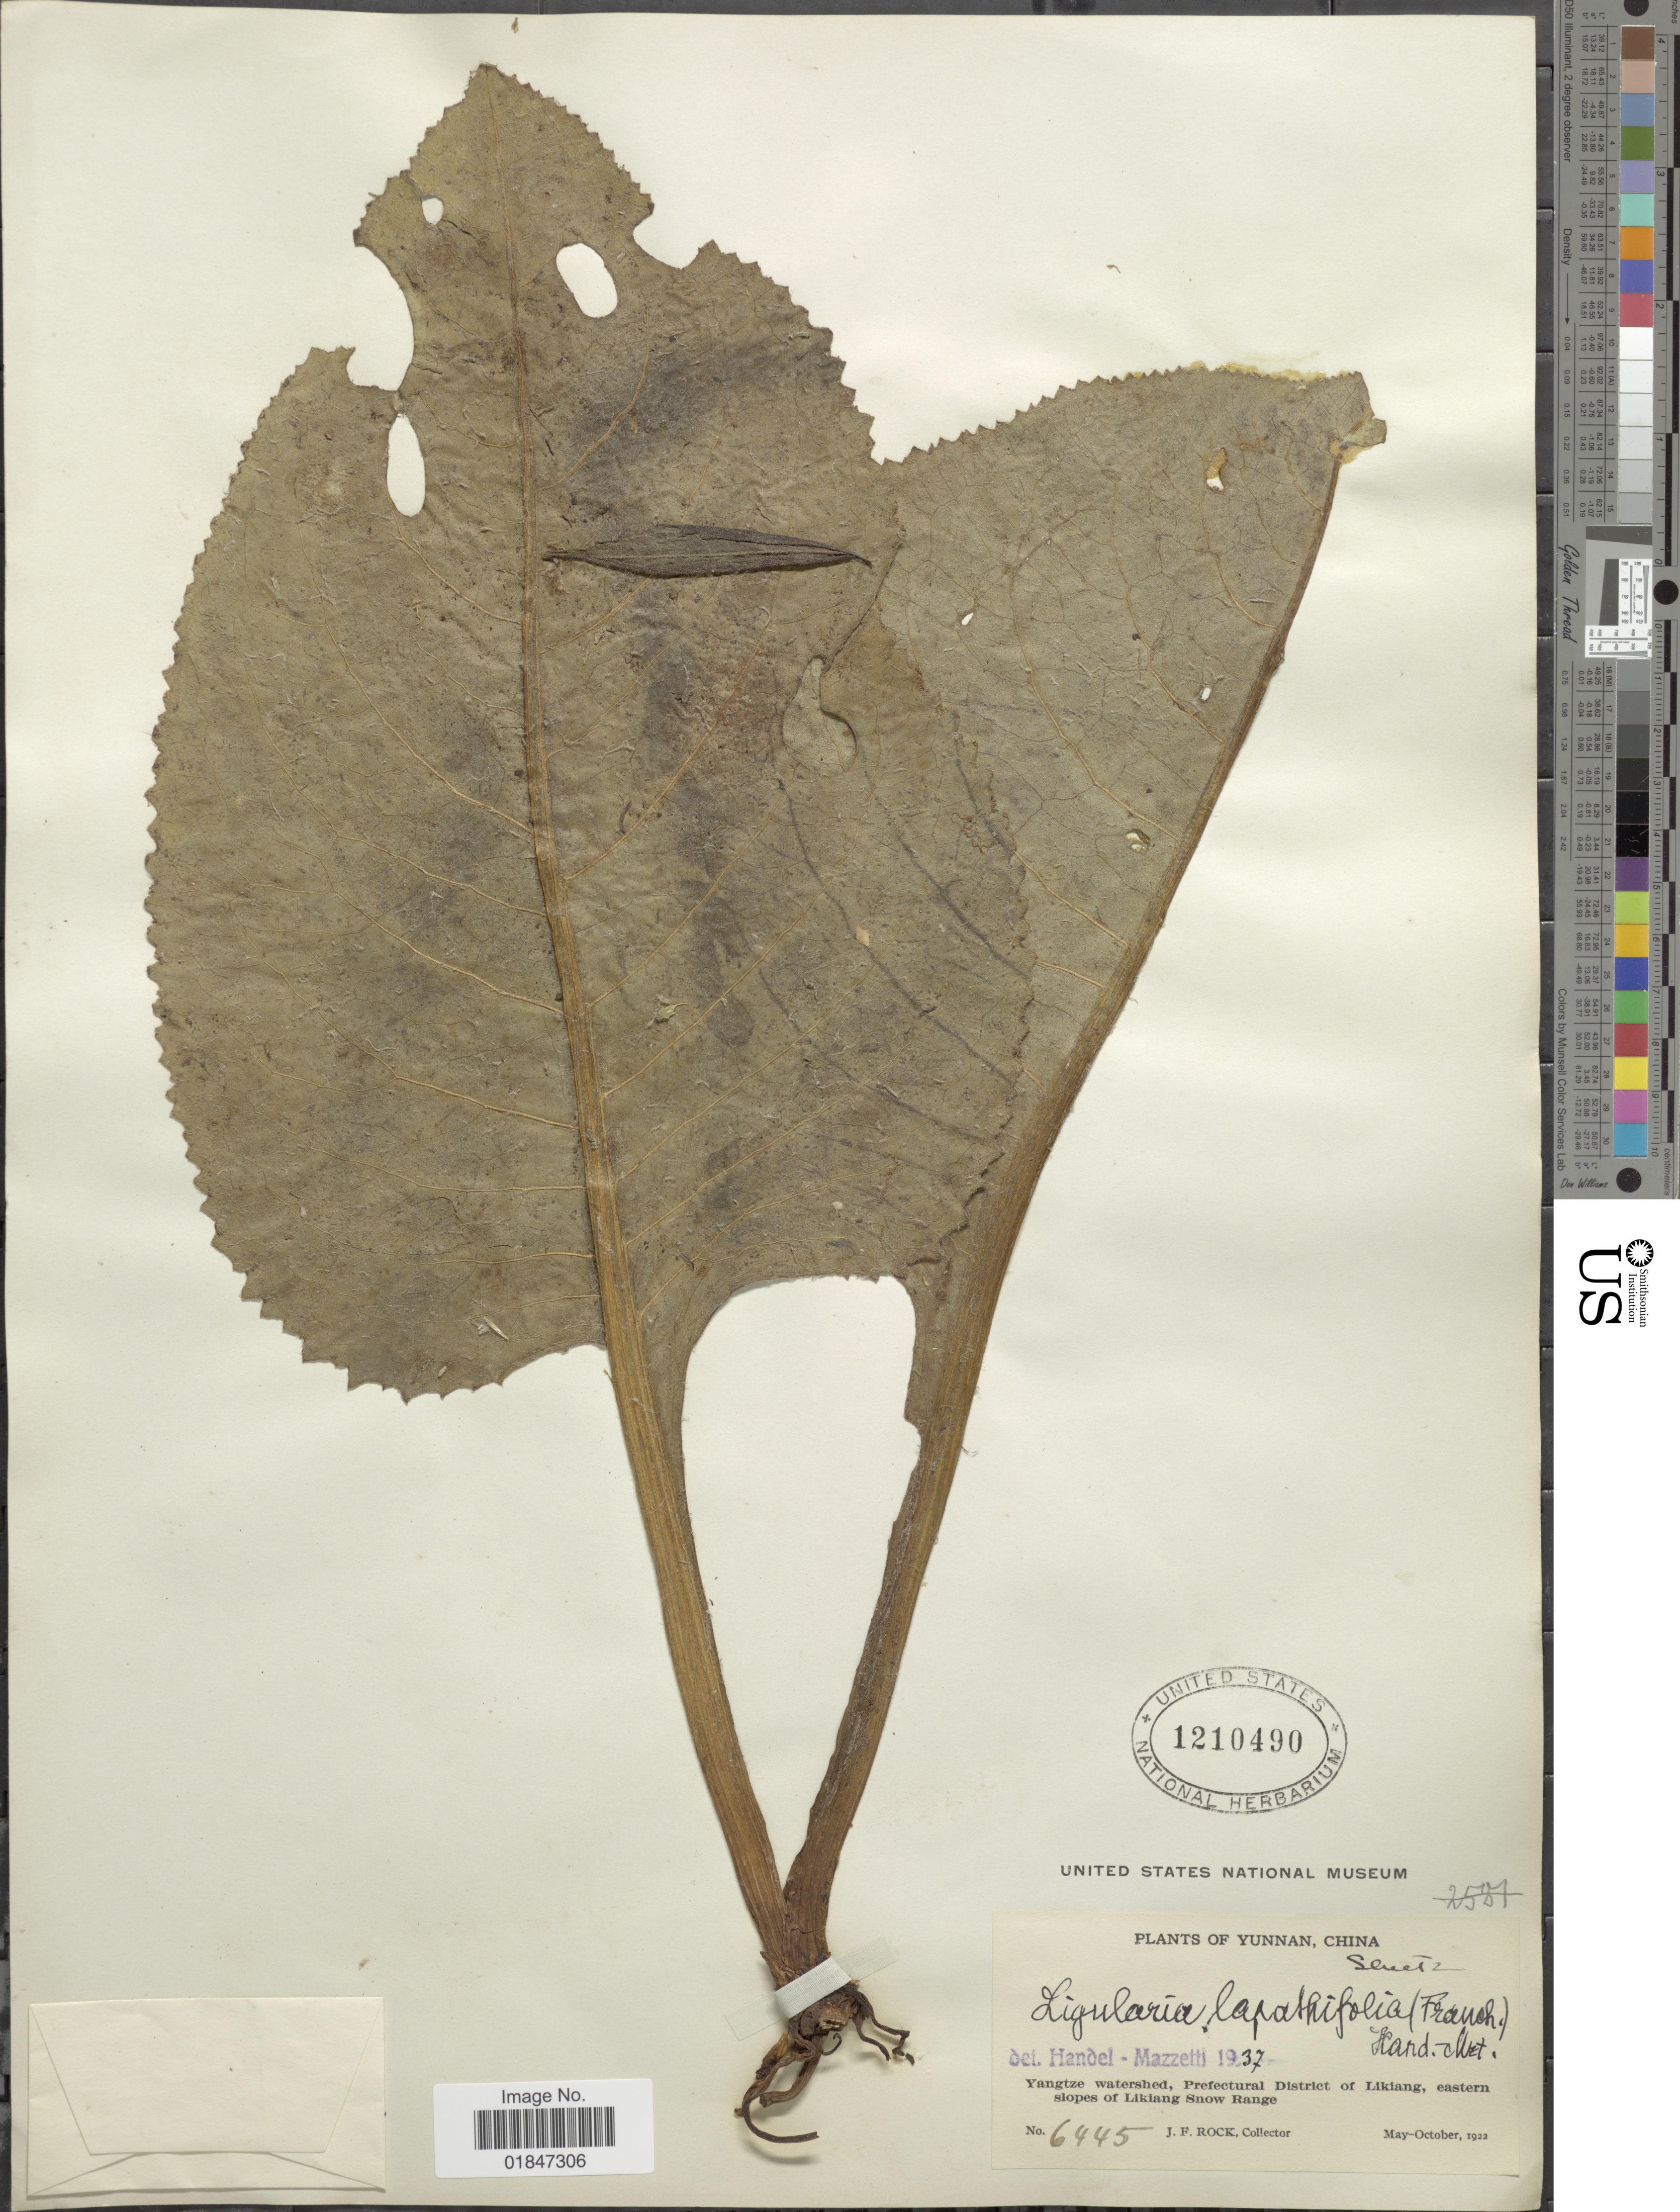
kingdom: Plantae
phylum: Tracheophyta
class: Magnoliopsida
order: Asterales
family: Asteraceae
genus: Ligularia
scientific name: Ligularia lapathifolia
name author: (Franch.) Hand.-Mazz.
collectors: J. Rock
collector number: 6455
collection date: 1922-05/1922-10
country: China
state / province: Yunnan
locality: Yunnan. China. Yangtze watershed, Prefectual District of Likiang, eastern slopes of Likiang Snow Range.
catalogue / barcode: US 1210490